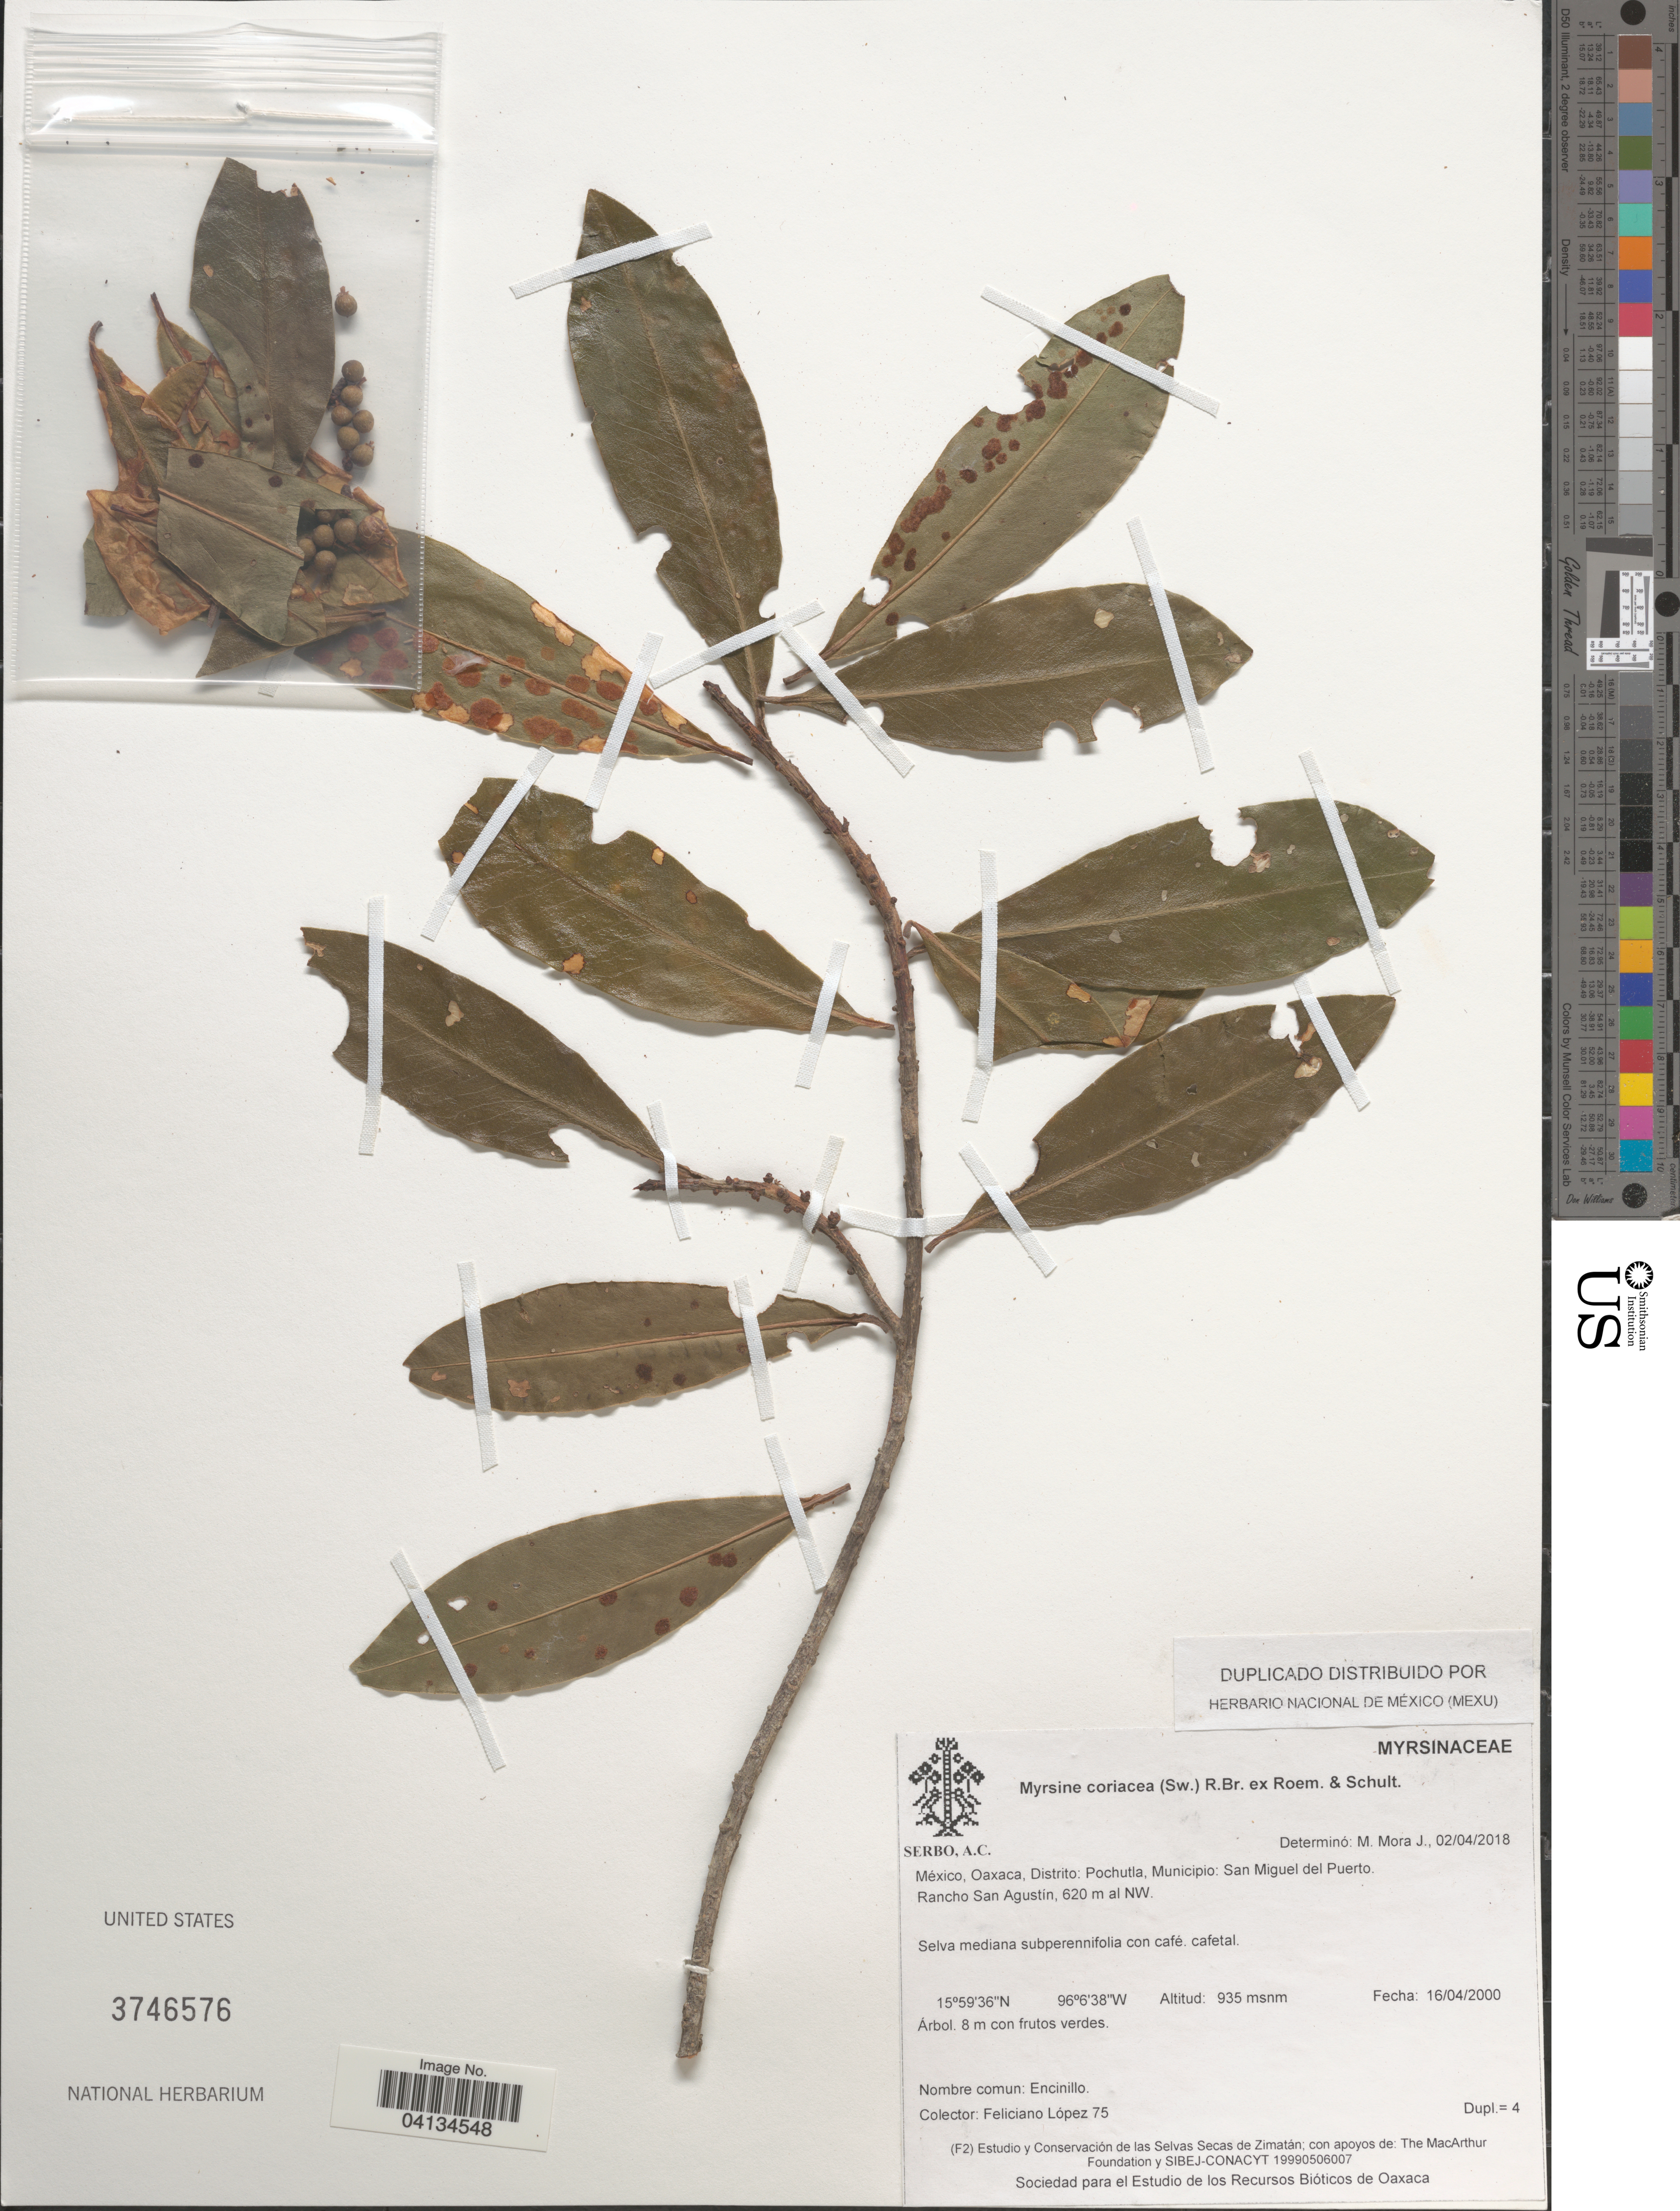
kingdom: Plantae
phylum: Tracheophyta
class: Magnoliopsida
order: Ericales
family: Primulaceae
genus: Myrsine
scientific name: Myrsine coriacea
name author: (Sw.) R. Br. ex Roem. & Schult.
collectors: F. Lopéz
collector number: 75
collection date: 2000-04-16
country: Mexico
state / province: Oaxaca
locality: Distrito: Pochutla, Municipio: San Miguel del Puerto. Rancho San Agustín, 620 m al NW.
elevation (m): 935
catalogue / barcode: US 3746576